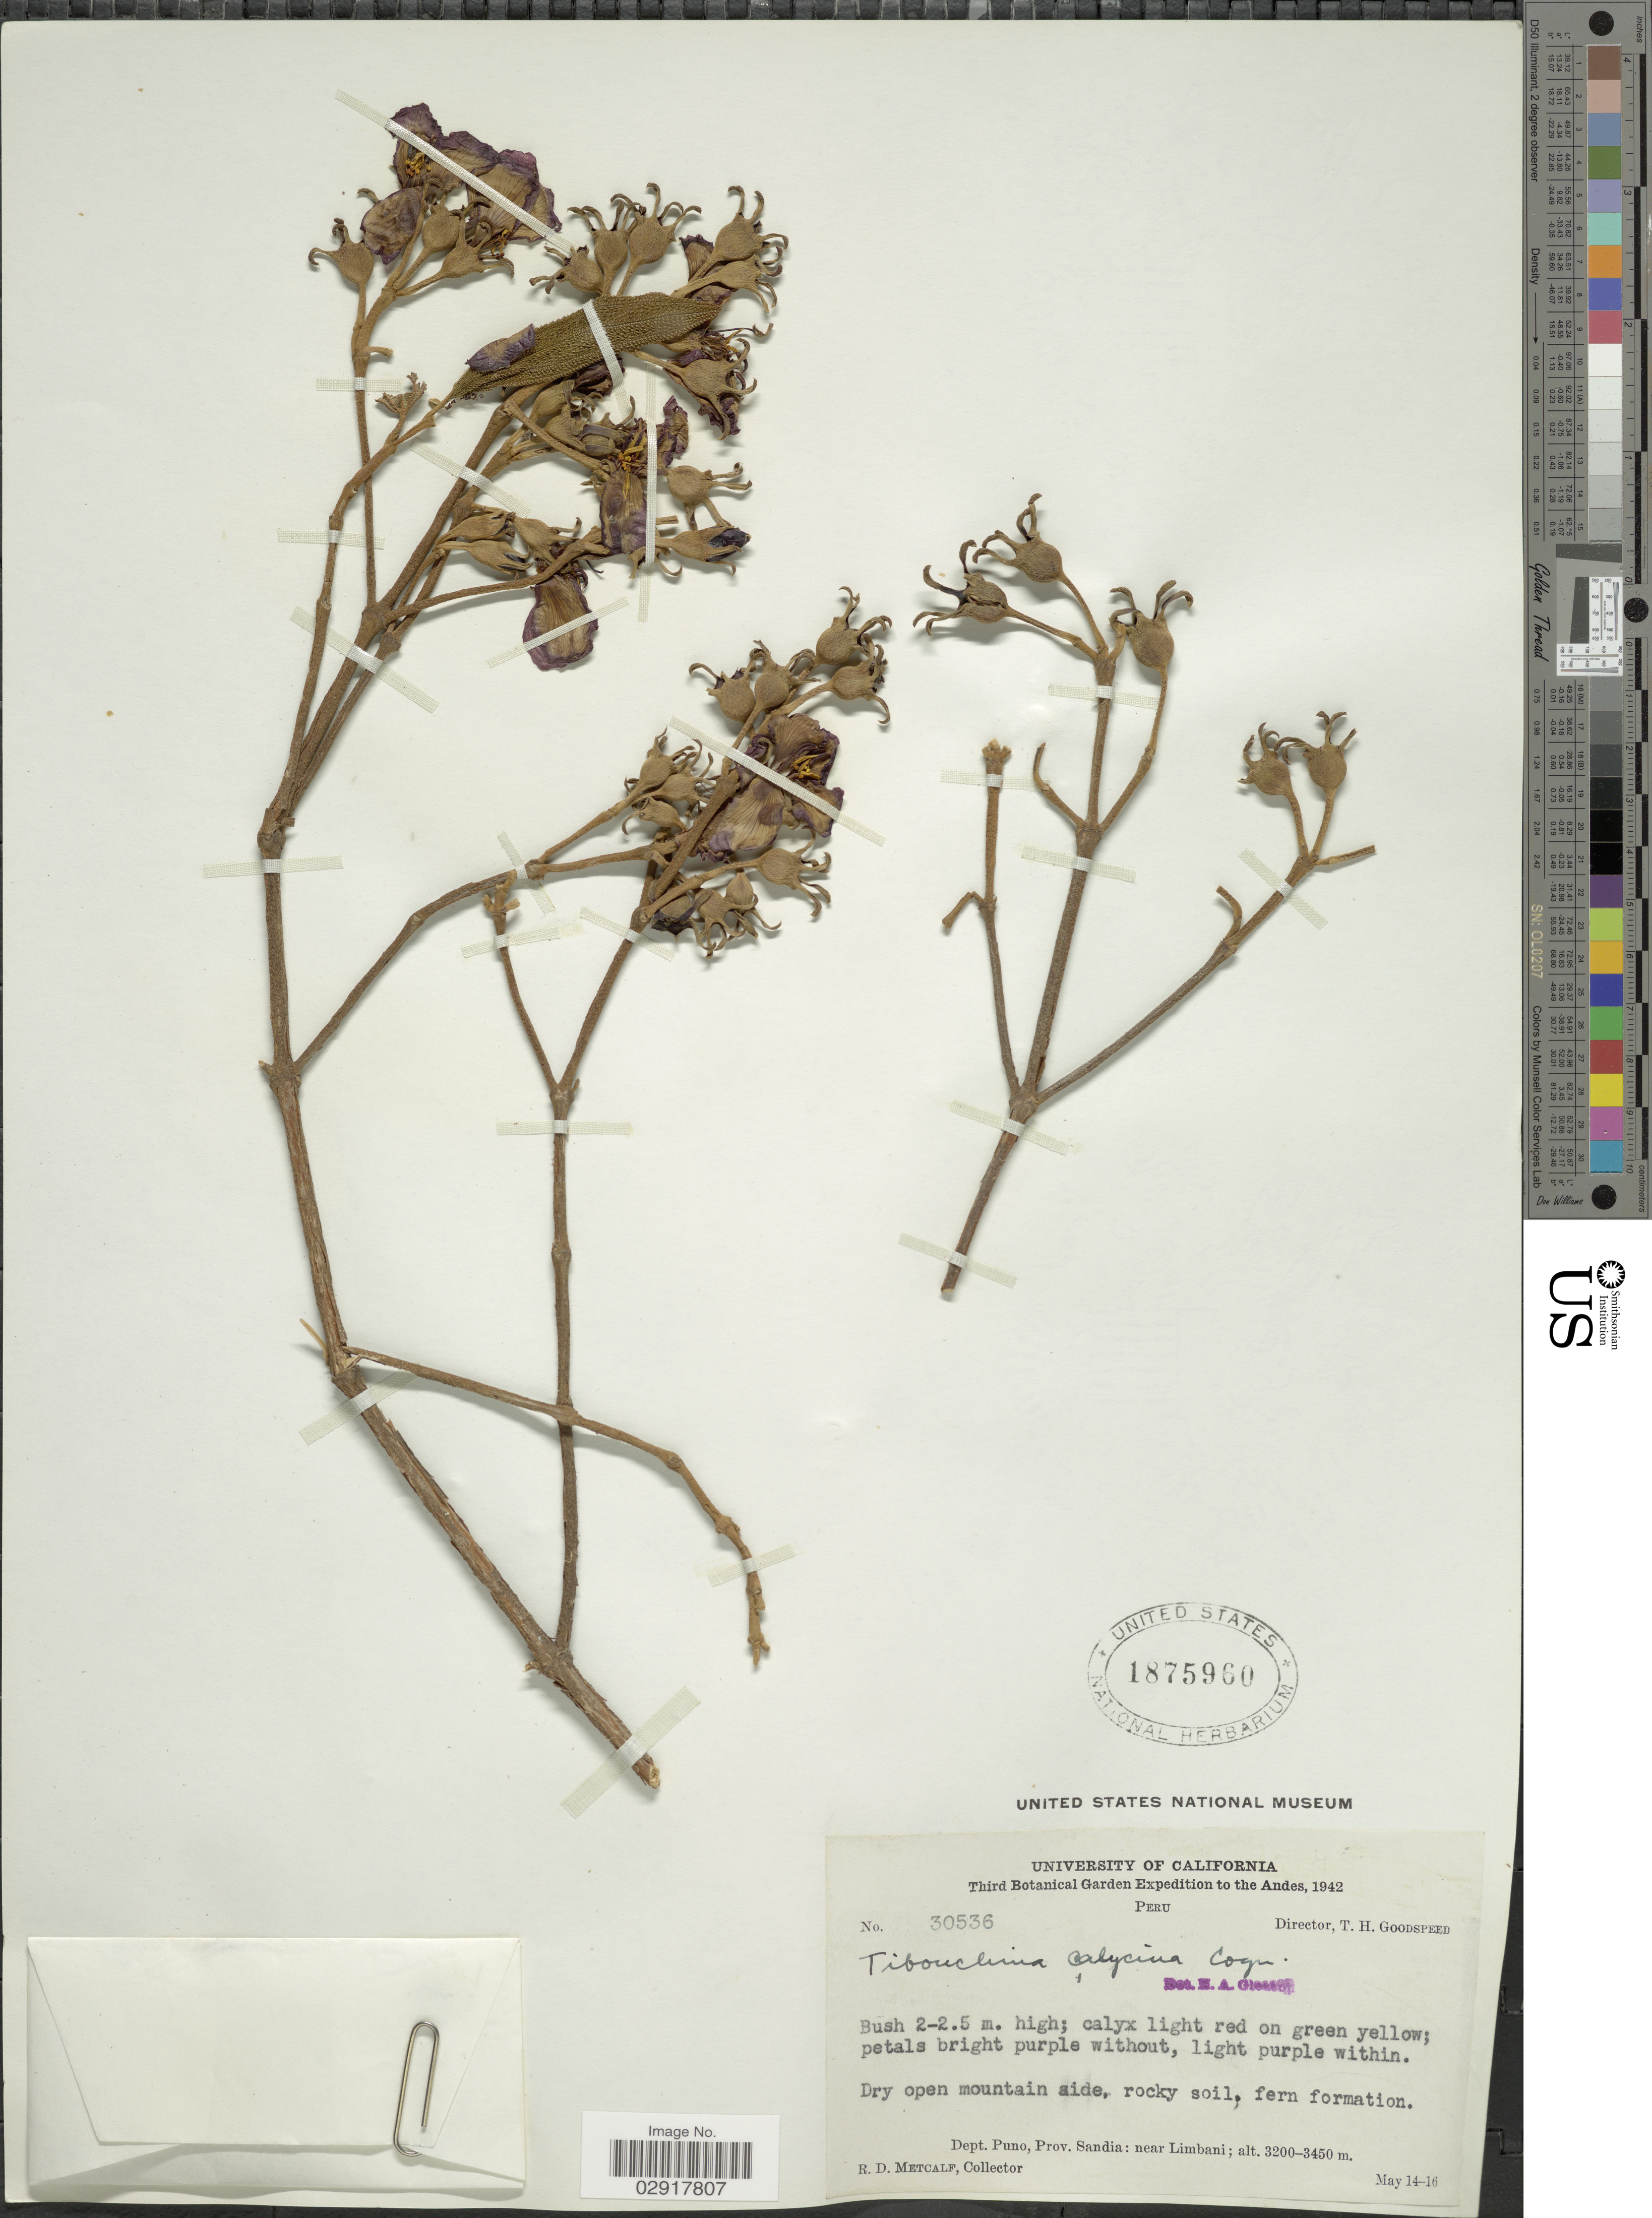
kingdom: Plantae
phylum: Tracheophyta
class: Magnoliopsida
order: Myrtales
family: Melastomataceae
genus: Tibouchina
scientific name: Tibouchina calycina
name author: Cogn.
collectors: R. D. Metcalf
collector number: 30536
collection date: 1942-05-14/1942-05-16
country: Peru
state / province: Puno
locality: The Andes. Dept. Puno, Prov. Sandia: near Limbani.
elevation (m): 3200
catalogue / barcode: US 1875960